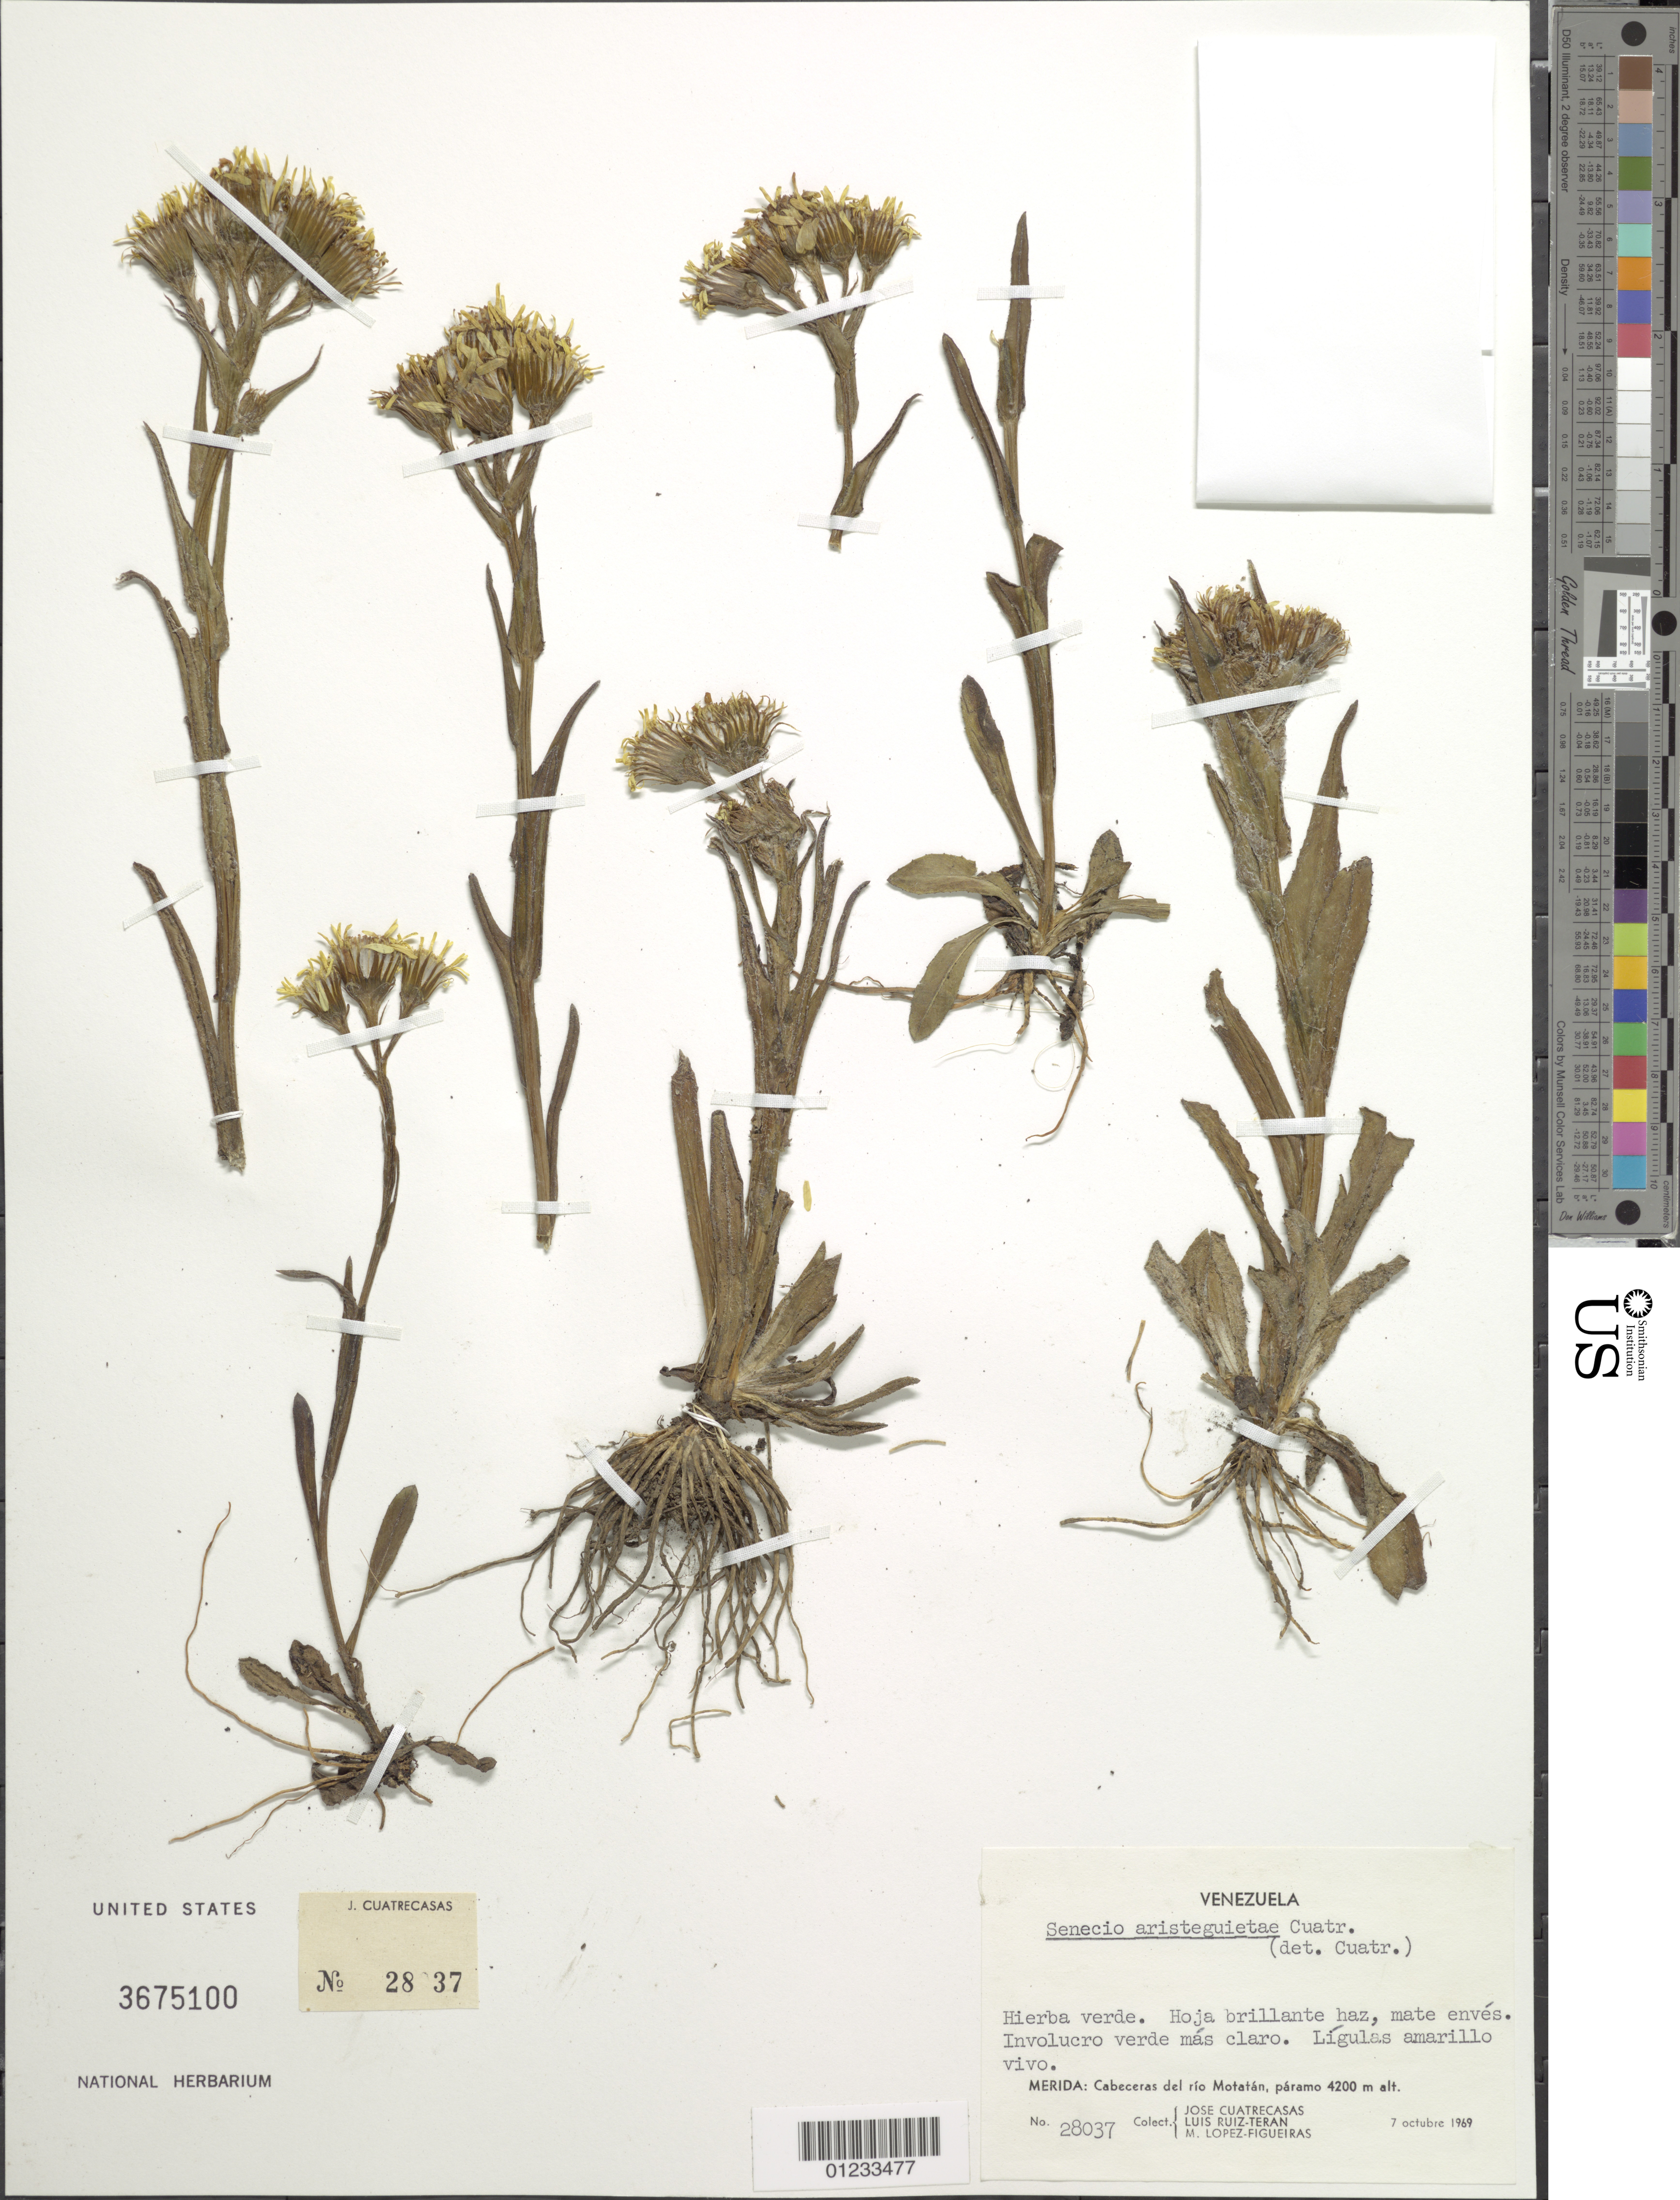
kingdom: Plantae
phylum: Tracheophyta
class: Magnoliopsida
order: Asterales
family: Asteraceae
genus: Senecio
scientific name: Senecio aristeguietae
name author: Cuatrec.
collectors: J. Cuatrecasas, L. E. Ruíz-Terán & M. López Figueiras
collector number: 28037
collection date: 1969-10-07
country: Venezuela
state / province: Mérida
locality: Cabeceras del rio Motatan, paramo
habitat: paramo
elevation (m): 4200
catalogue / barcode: US 3675100